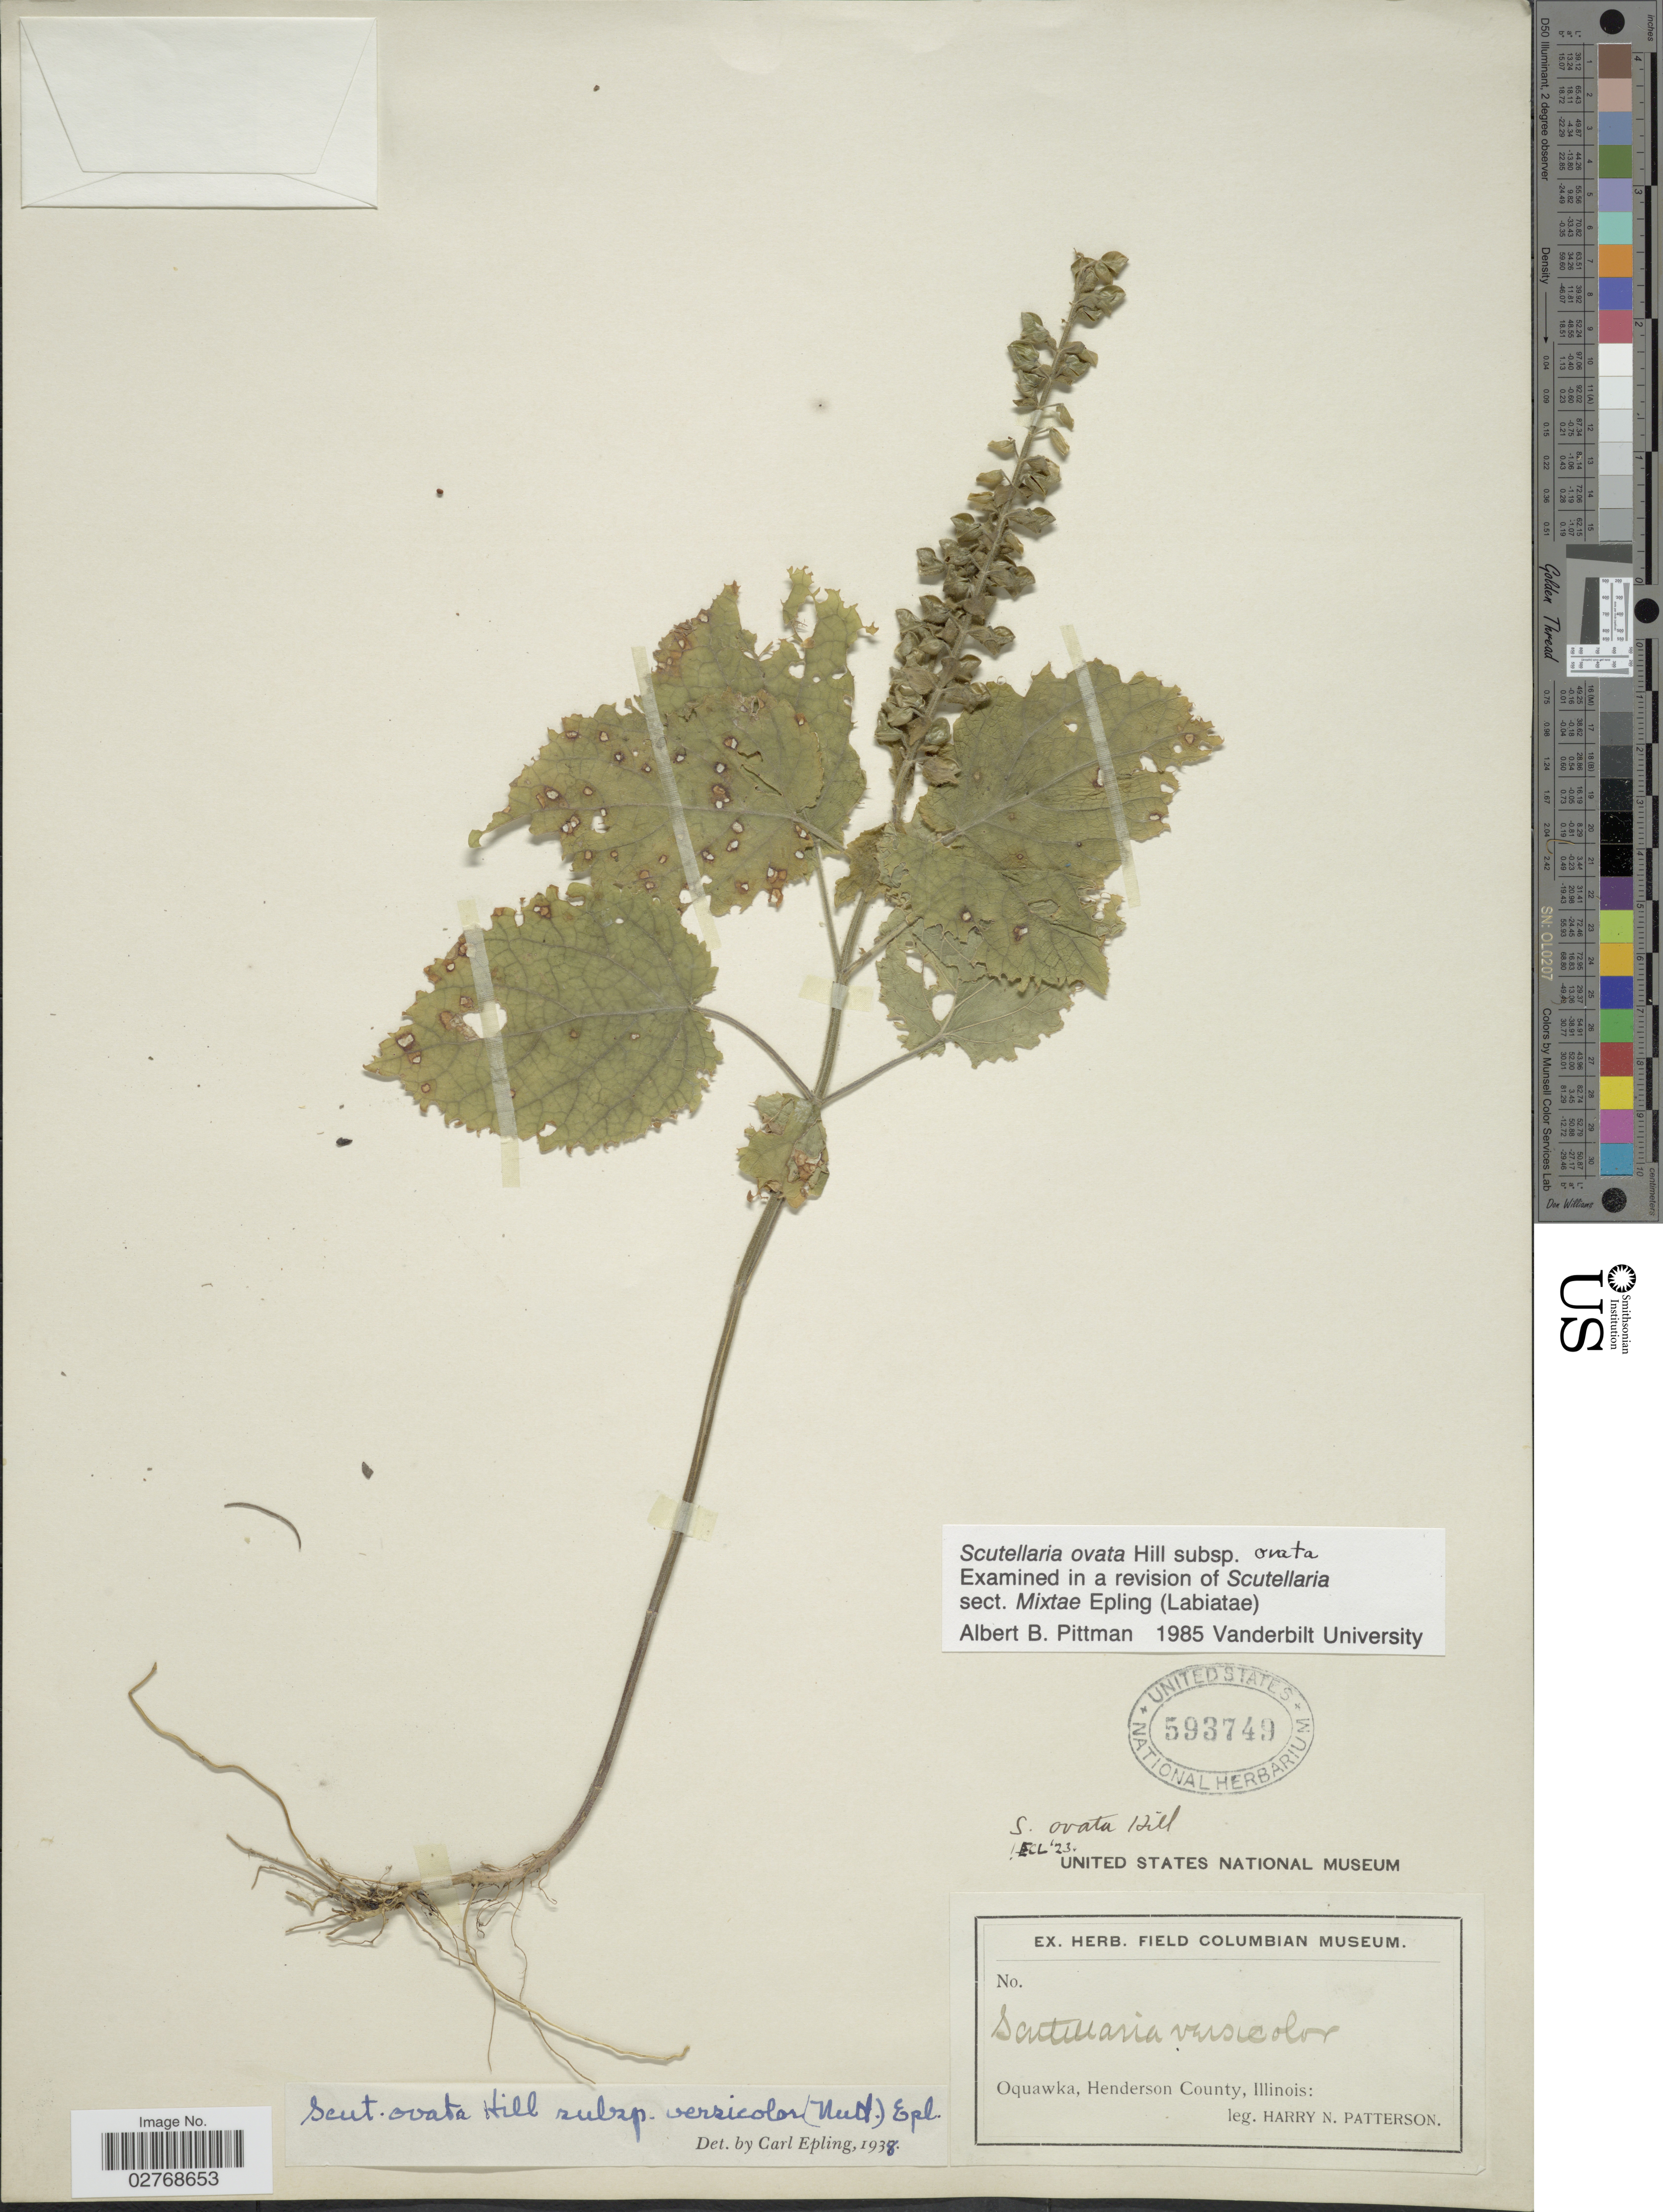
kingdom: Plantae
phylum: Tracheophyta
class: Magnoliopsida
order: Lamiales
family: Lamiaceae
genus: Scutellaria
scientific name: Scutellaria ovata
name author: Hill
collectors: H. N. Patterson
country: United States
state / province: Illinois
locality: Oquawka, Henderson County.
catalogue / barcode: US 593749